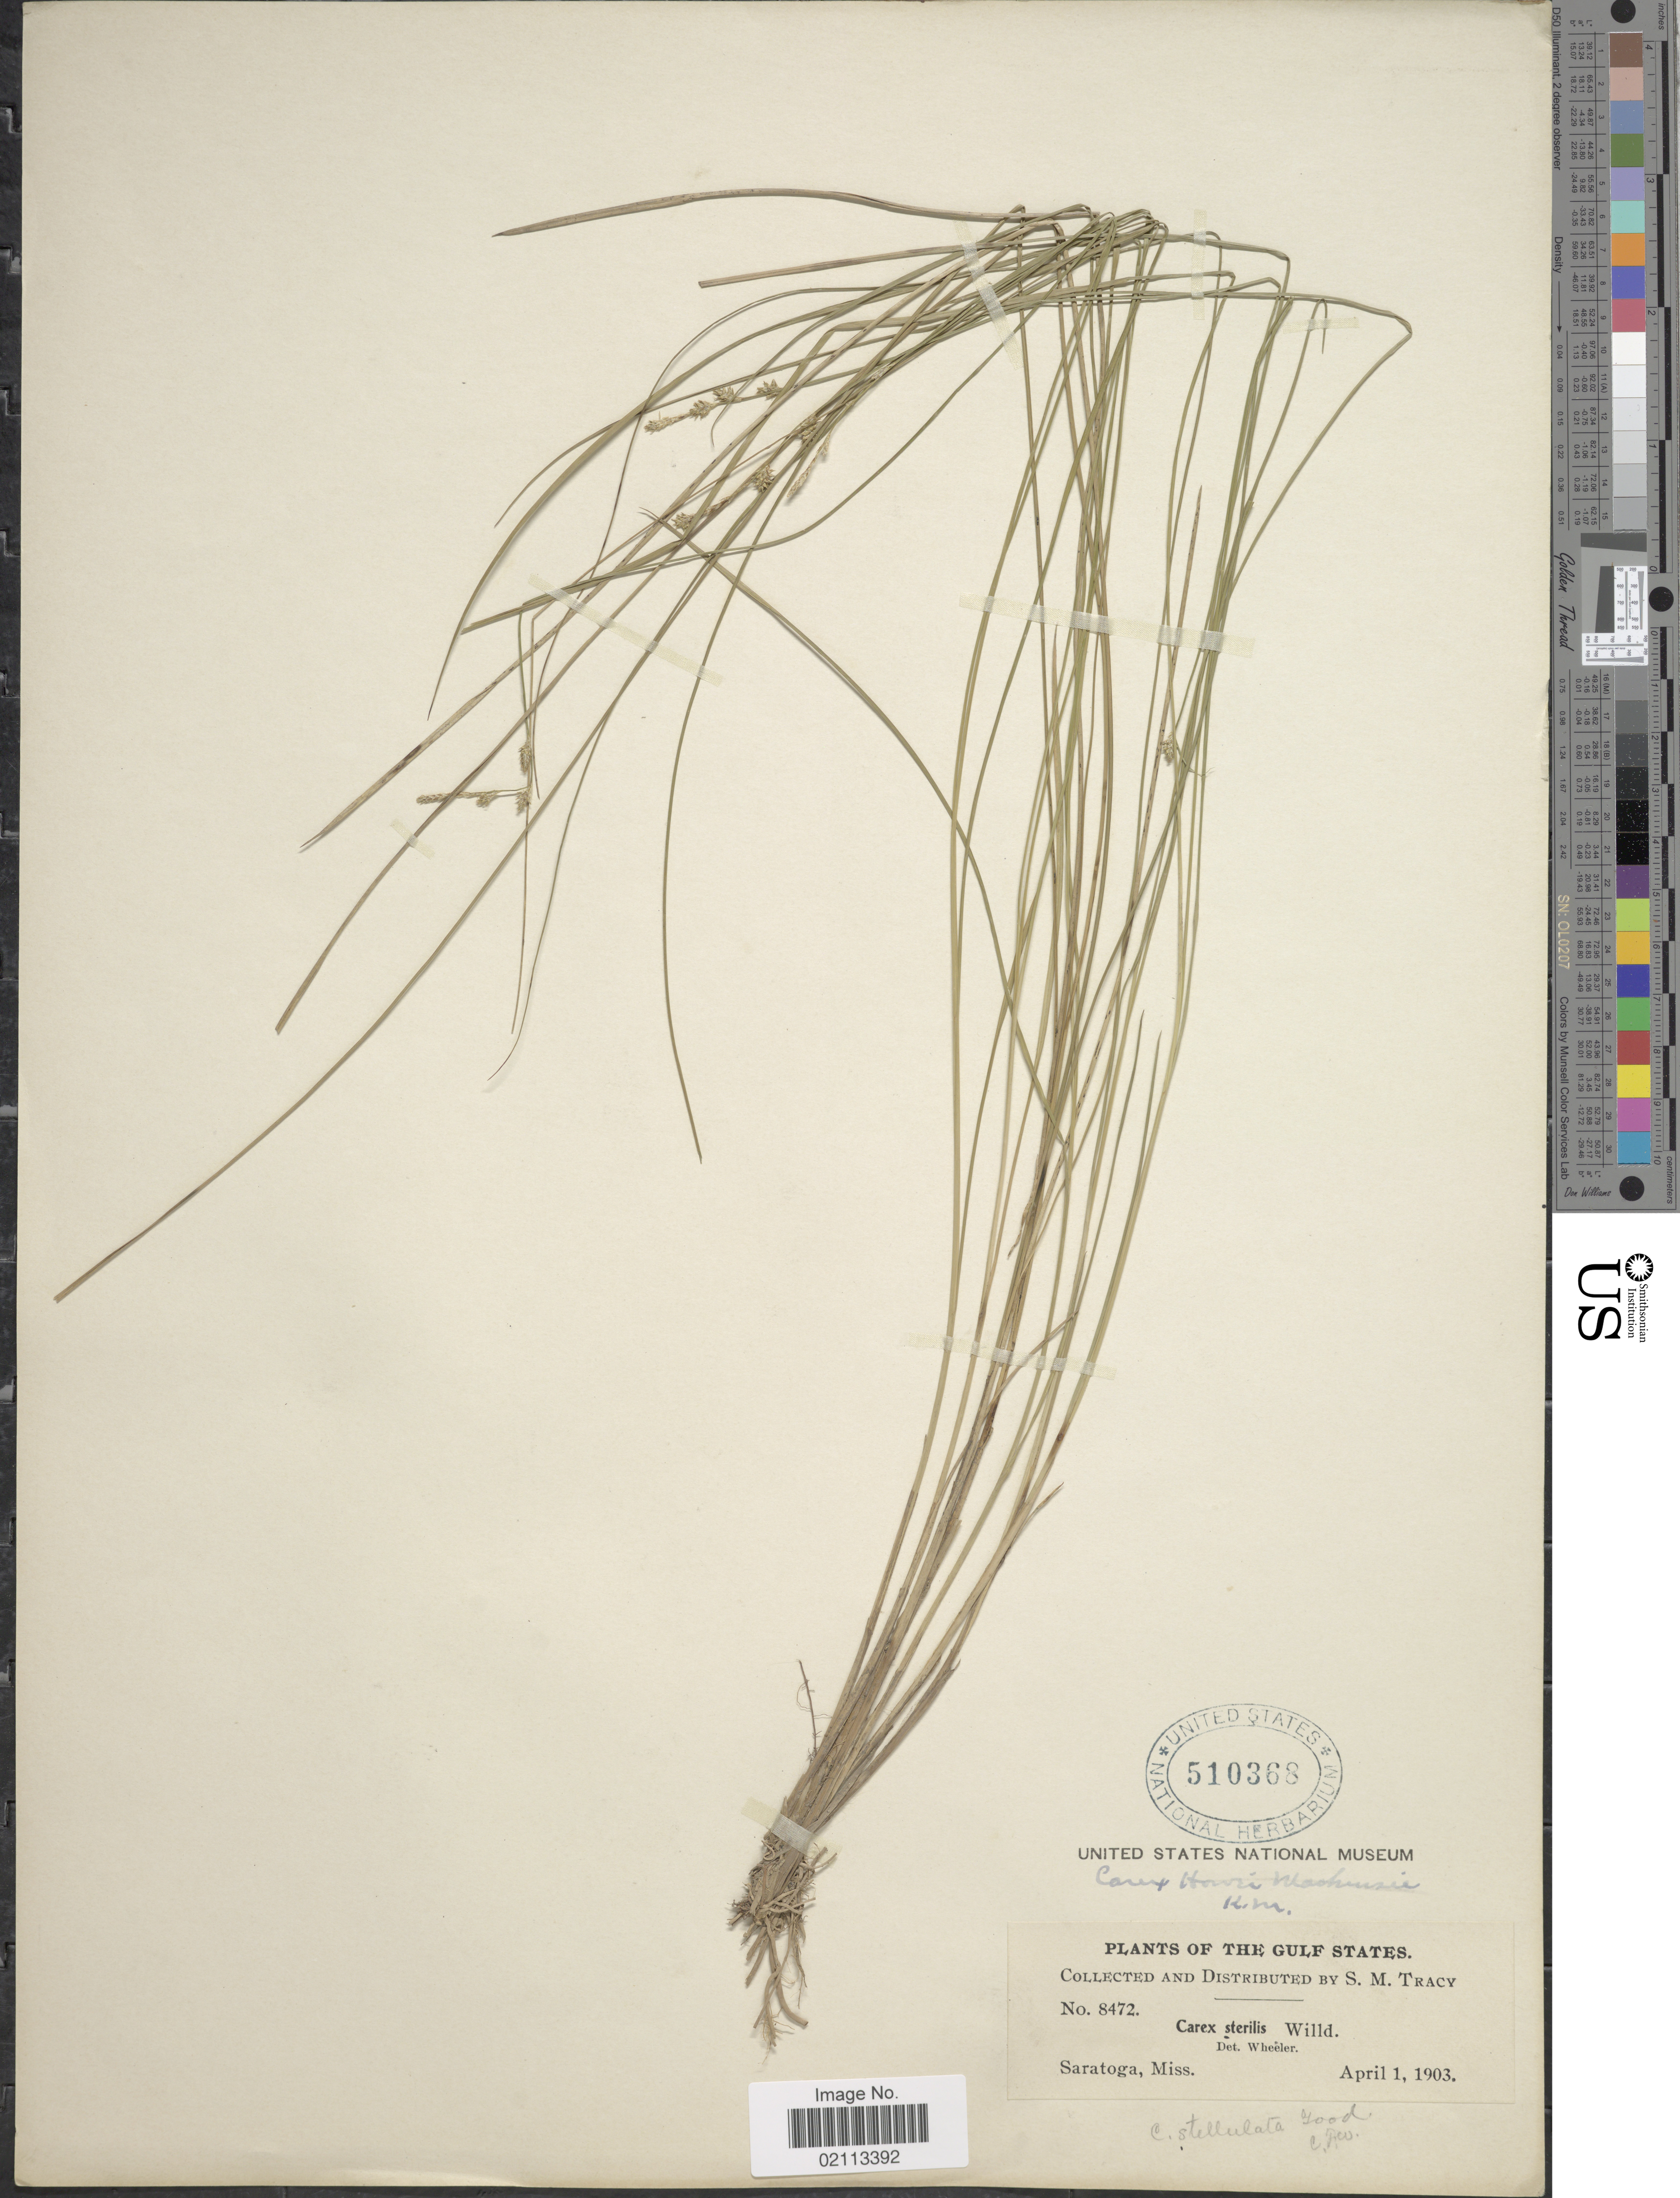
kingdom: Plantae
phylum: Tracheophyta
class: Liliopsida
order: Poales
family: Cyperaceae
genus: Carex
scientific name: Carex howei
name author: Mack.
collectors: S. M. Tracy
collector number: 8472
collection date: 1903-04-01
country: United States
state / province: Mississippi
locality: The Gulf States, Saratoga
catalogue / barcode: US 510368